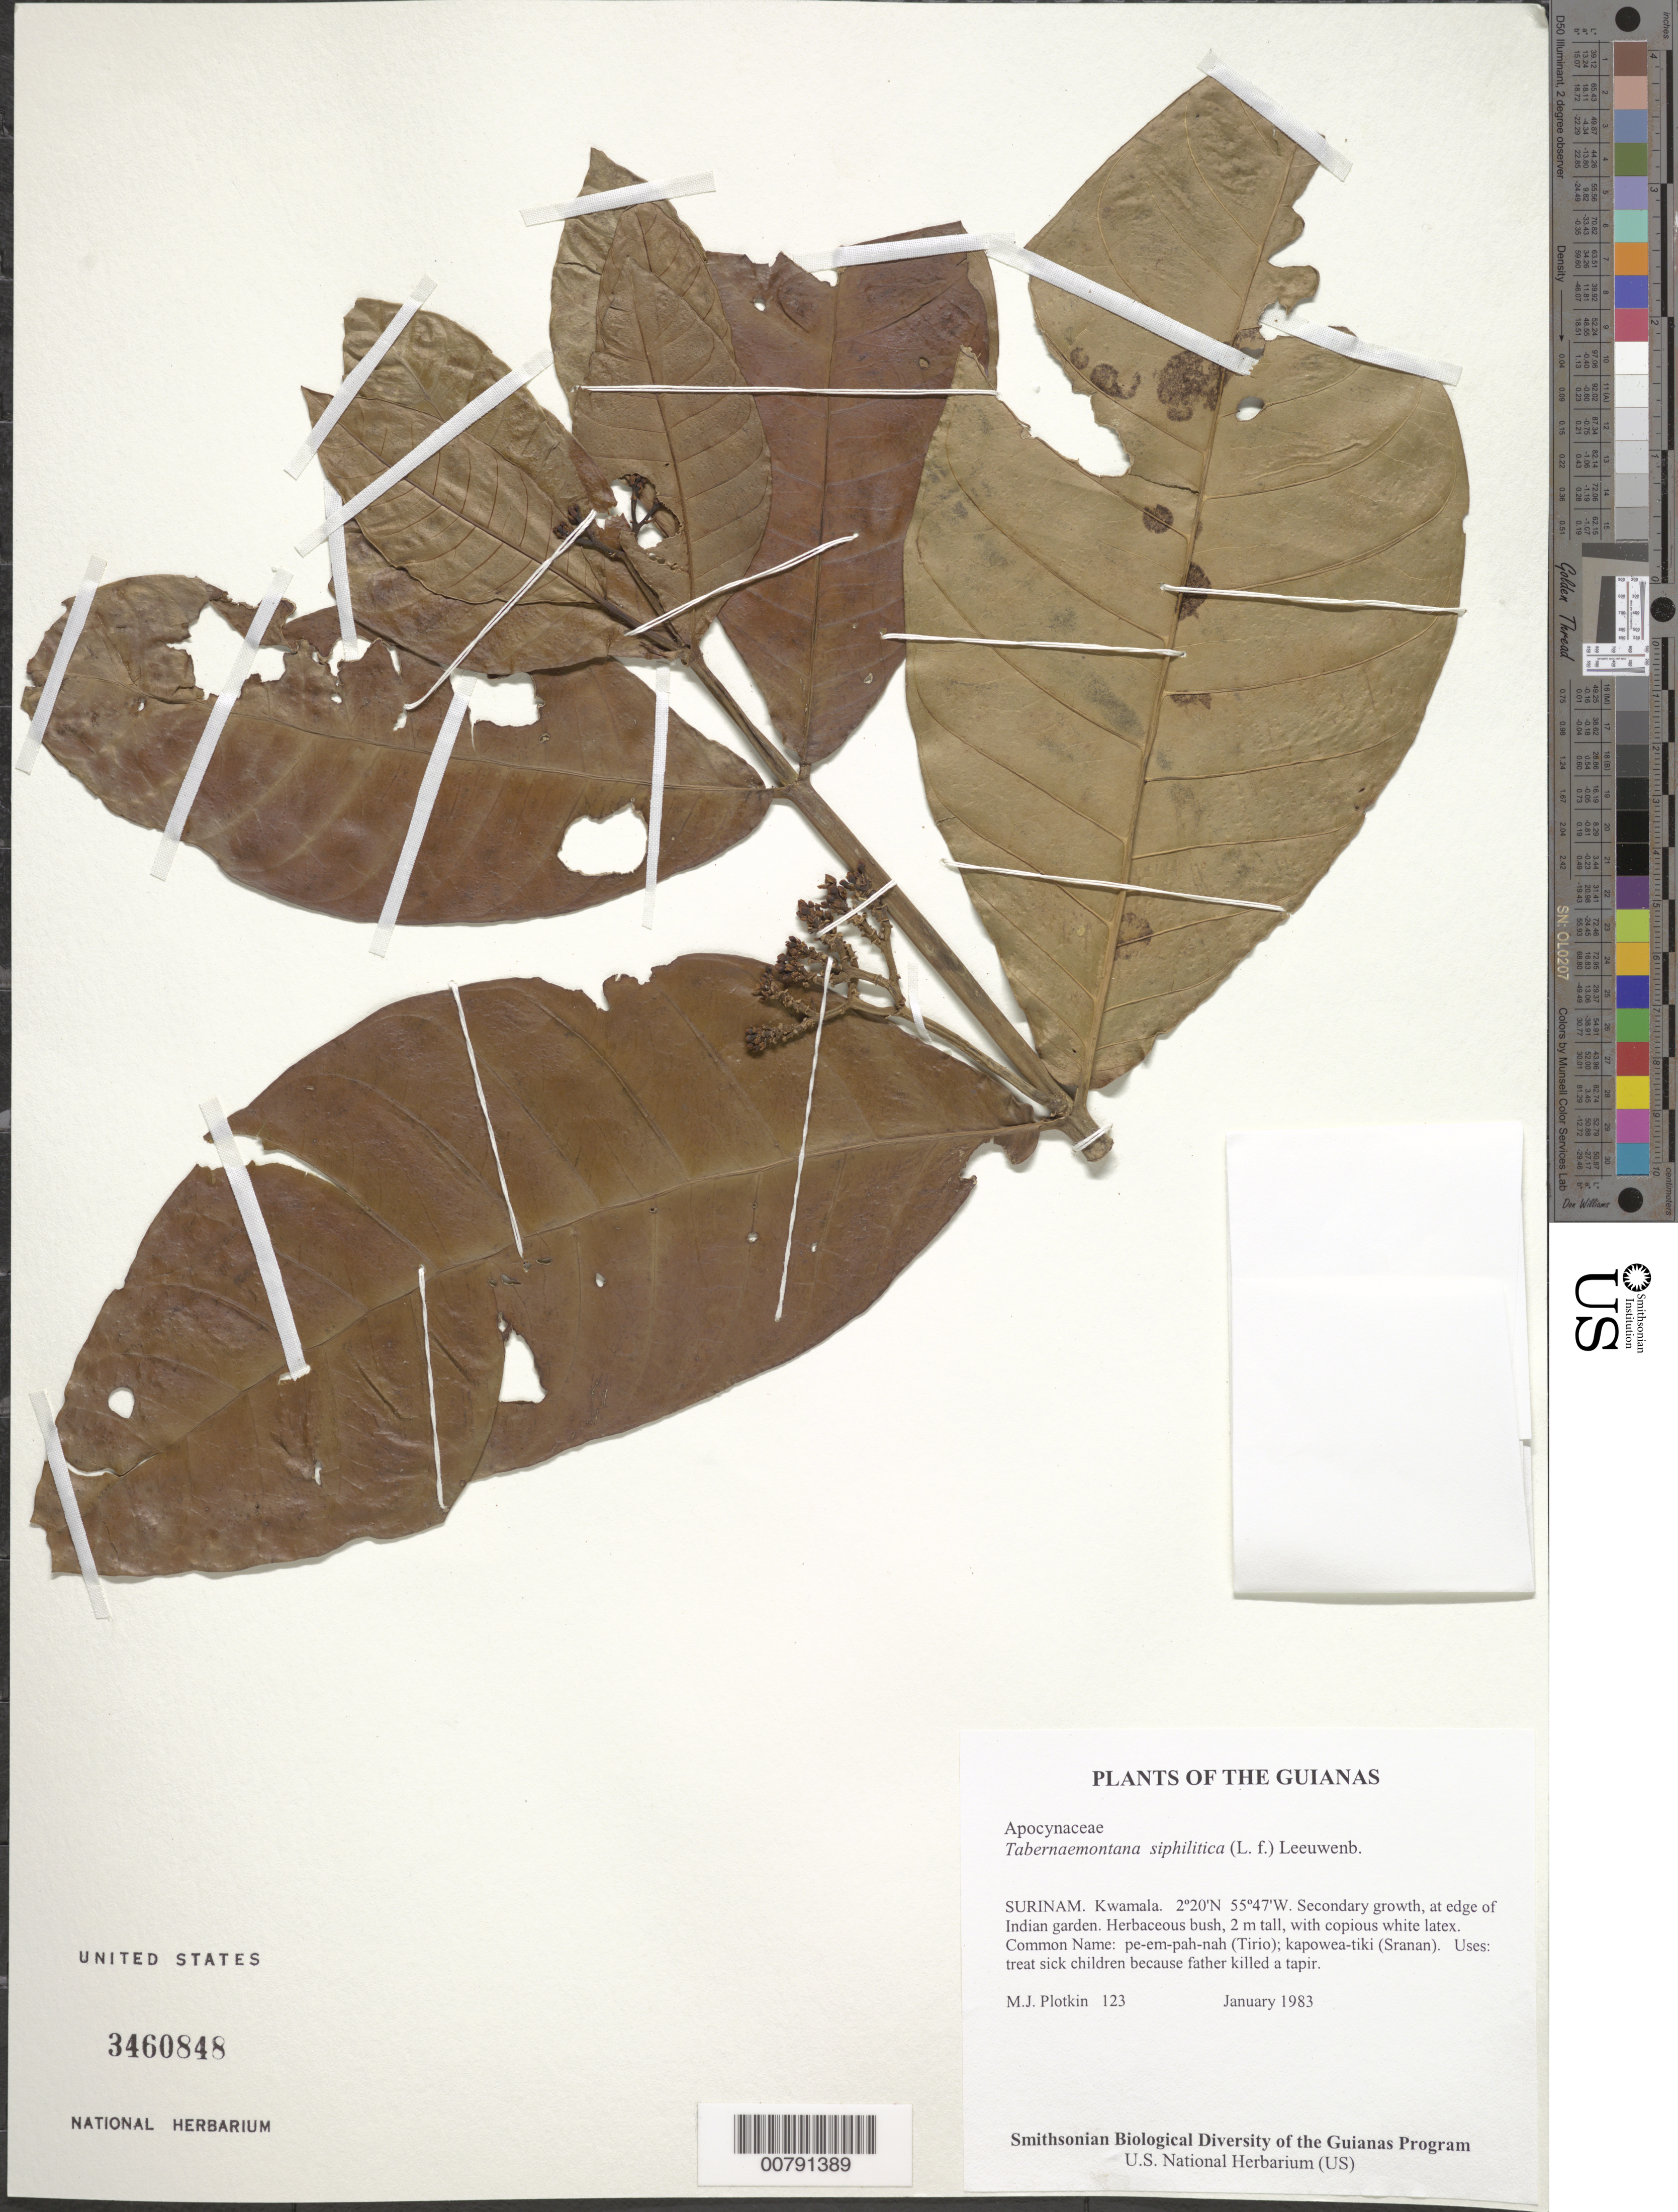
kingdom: Plantae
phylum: Tracheophyta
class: Magnoliopsida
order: Gentianales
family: Apocynaceae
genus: Tabernaemontana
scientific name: Tabernaemontana siphilitica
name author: (L. f.) Leeuwenb.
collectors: M. Plotkin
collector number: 123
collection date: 1983-01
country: Suriname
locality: Guianas. Kwamala. Secondary growth, at edge of Indian garden.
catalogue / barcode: US 3460848